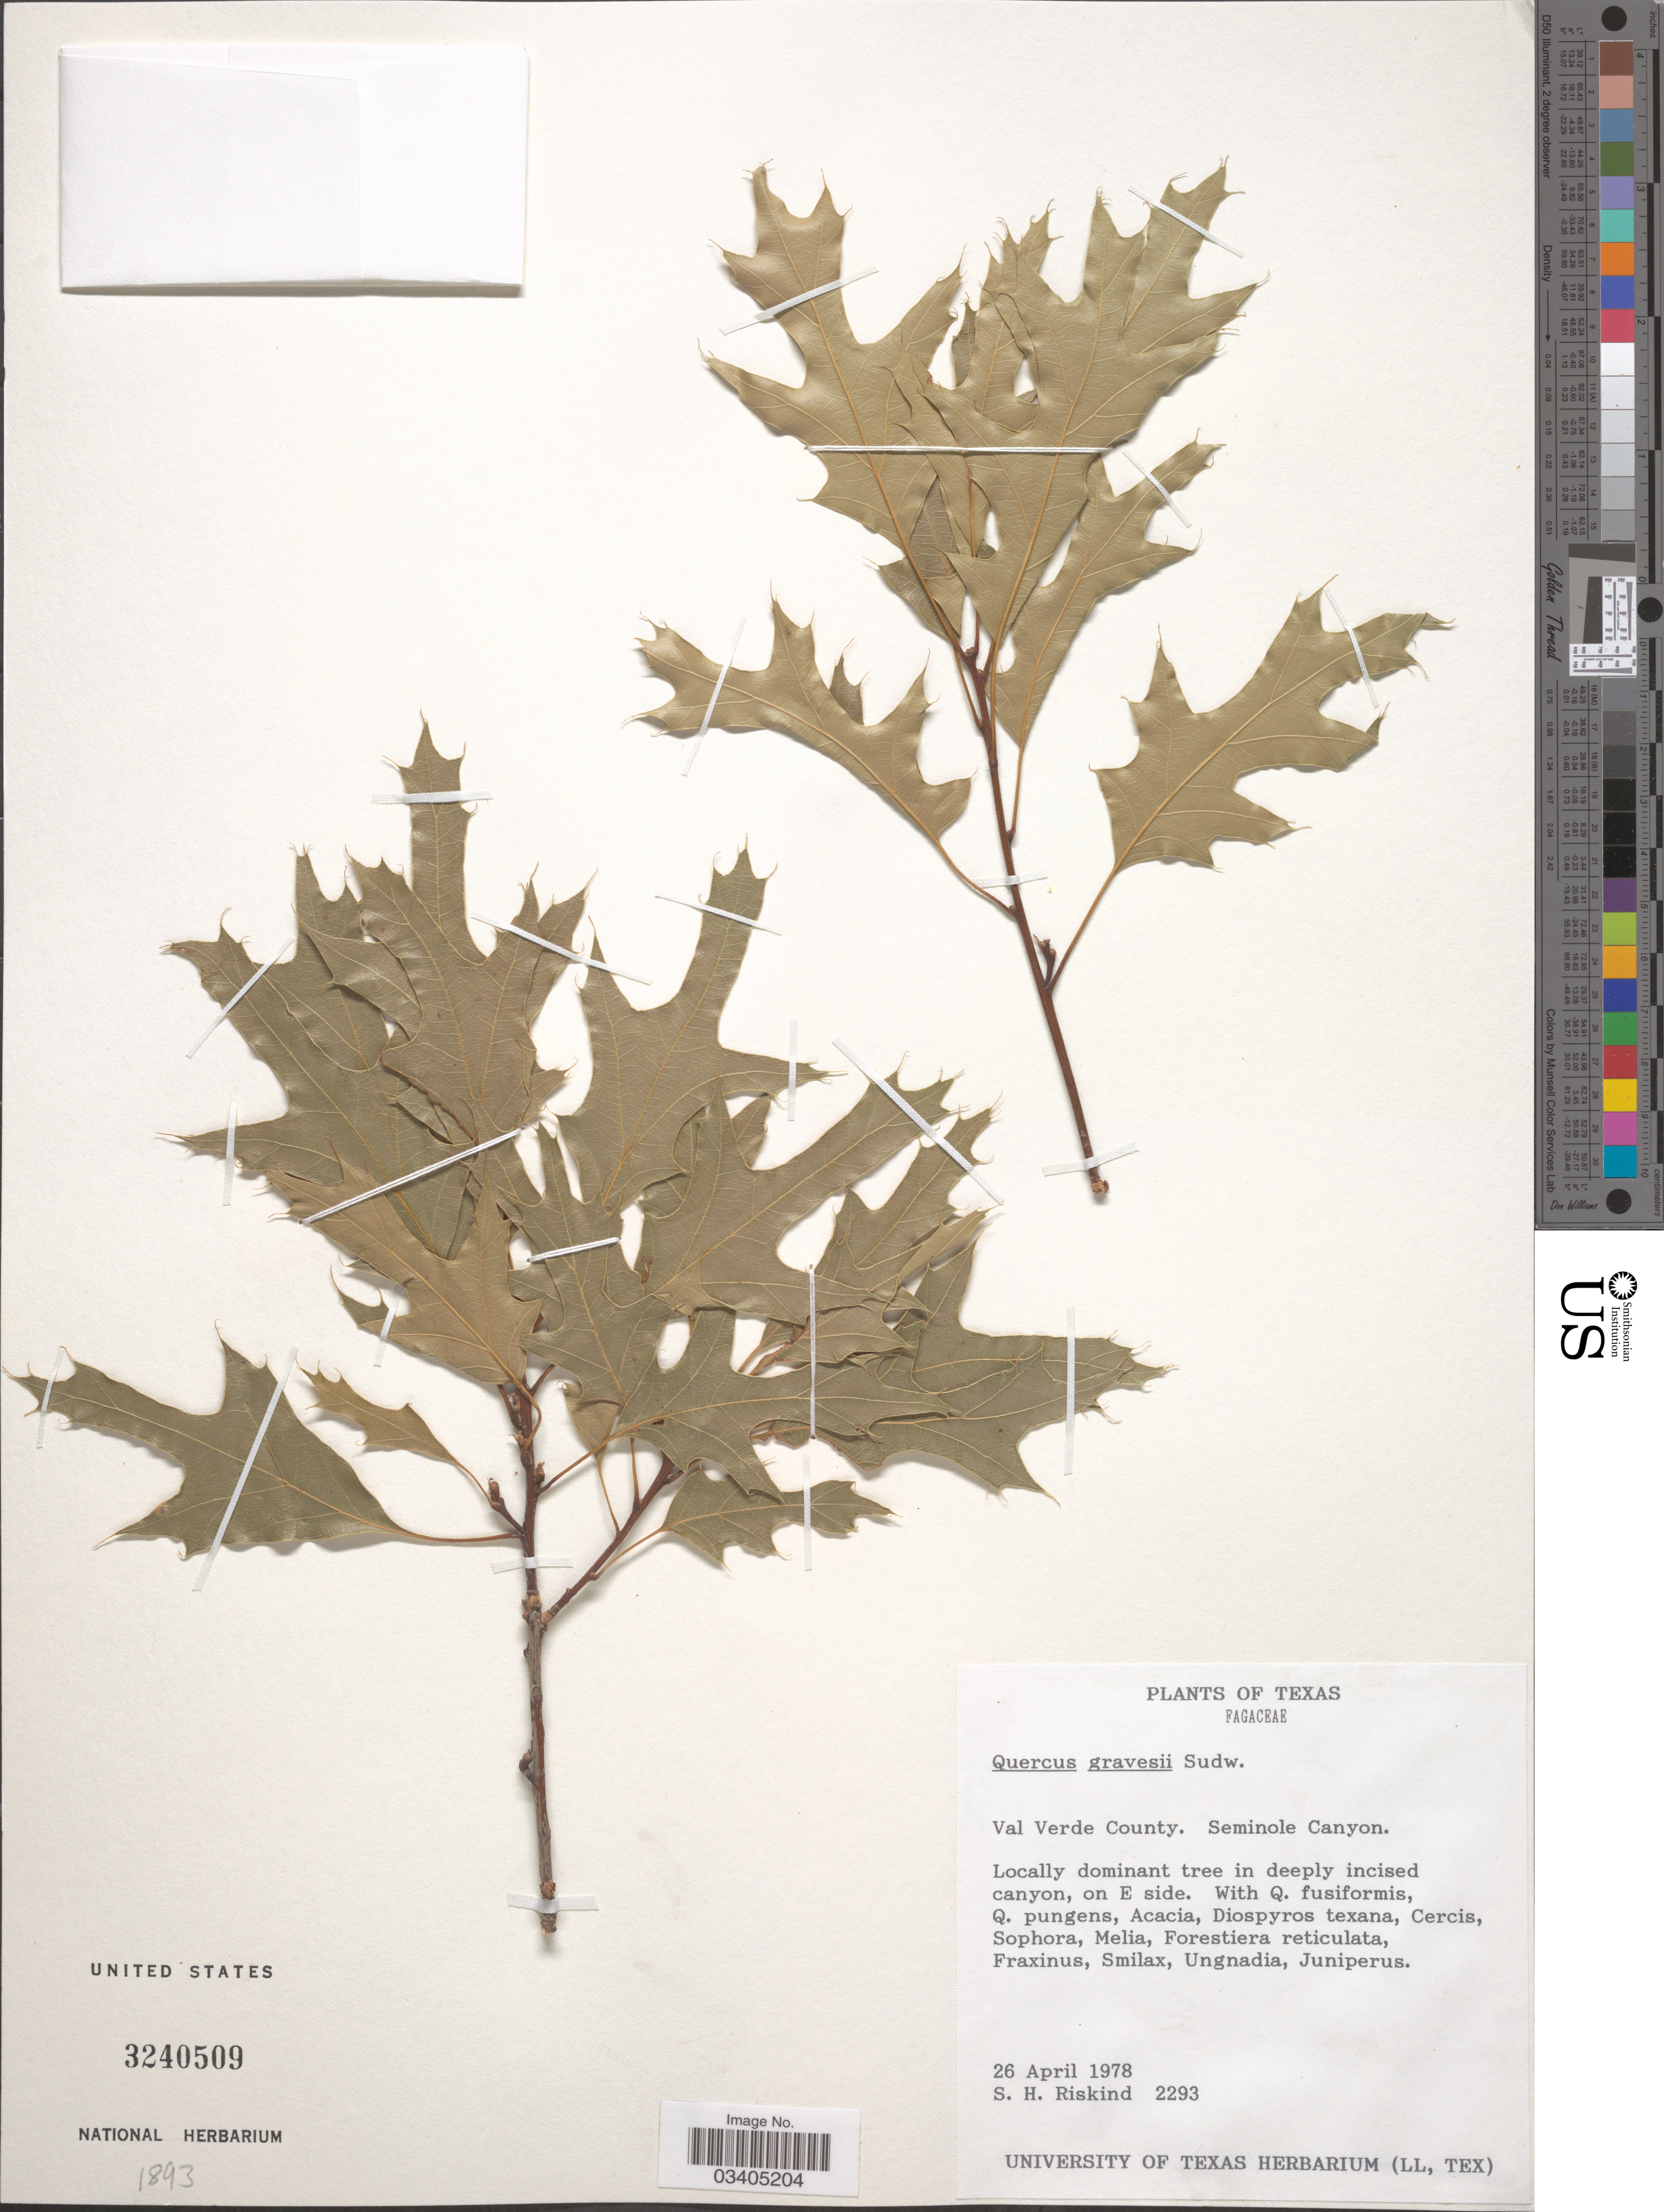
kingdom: Plantae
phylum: Tracheophyta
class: Magnoliopsida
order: Fagales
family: Fagaceae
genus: Quercus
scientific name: Quercus gravesii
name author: Sudw.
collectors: S. Riskind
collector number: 2293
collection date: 1978-04-26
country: United States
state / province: Texas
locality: Val Verde County. Seminole Canyon.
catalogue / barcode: US 3240509